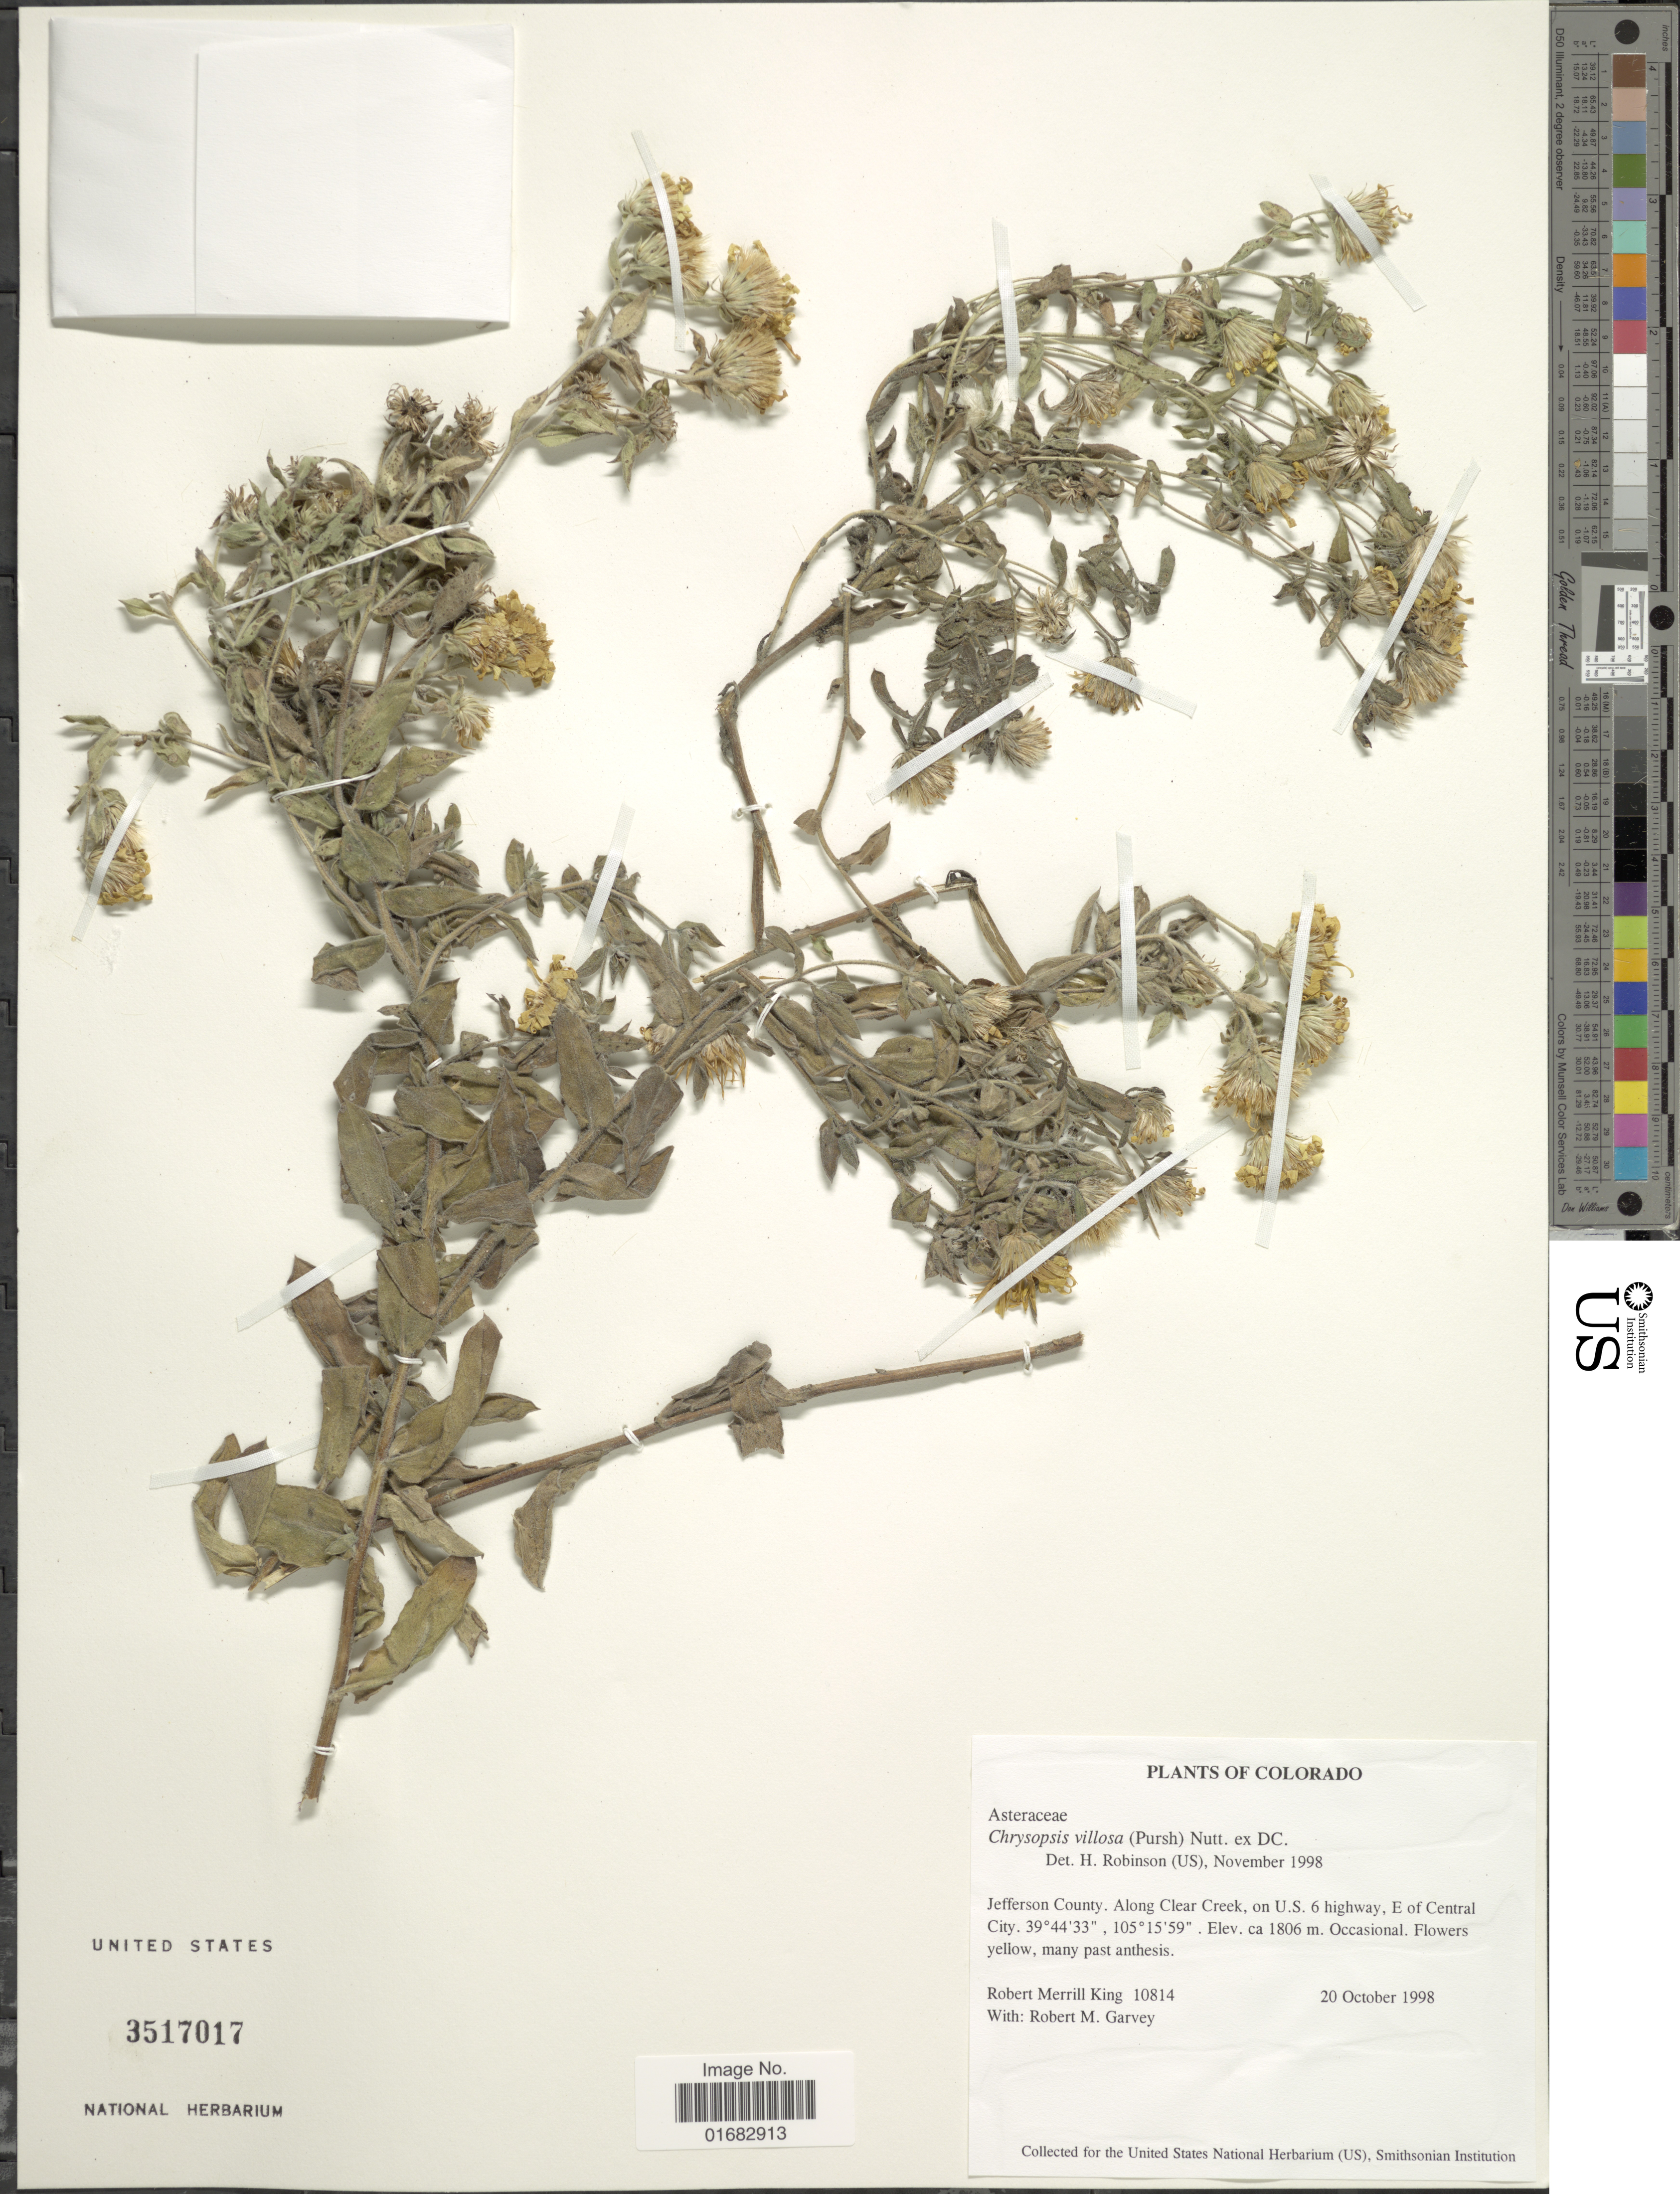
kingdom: Plantae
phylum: Tracheophyta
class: Magnoliopsida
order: Asterales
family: Asteraceae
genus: Heterotheca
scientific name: Heterotheca villosa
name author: (Pursh) Shinners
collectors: R. M. King & R. Garvey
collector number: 10814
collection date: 1998-10-20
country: United States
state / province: Colorado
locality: Jefferson County. Along Clear Creek, on U.S. 6 highway, E of Central City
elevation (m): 1806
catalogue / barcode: US 3517017